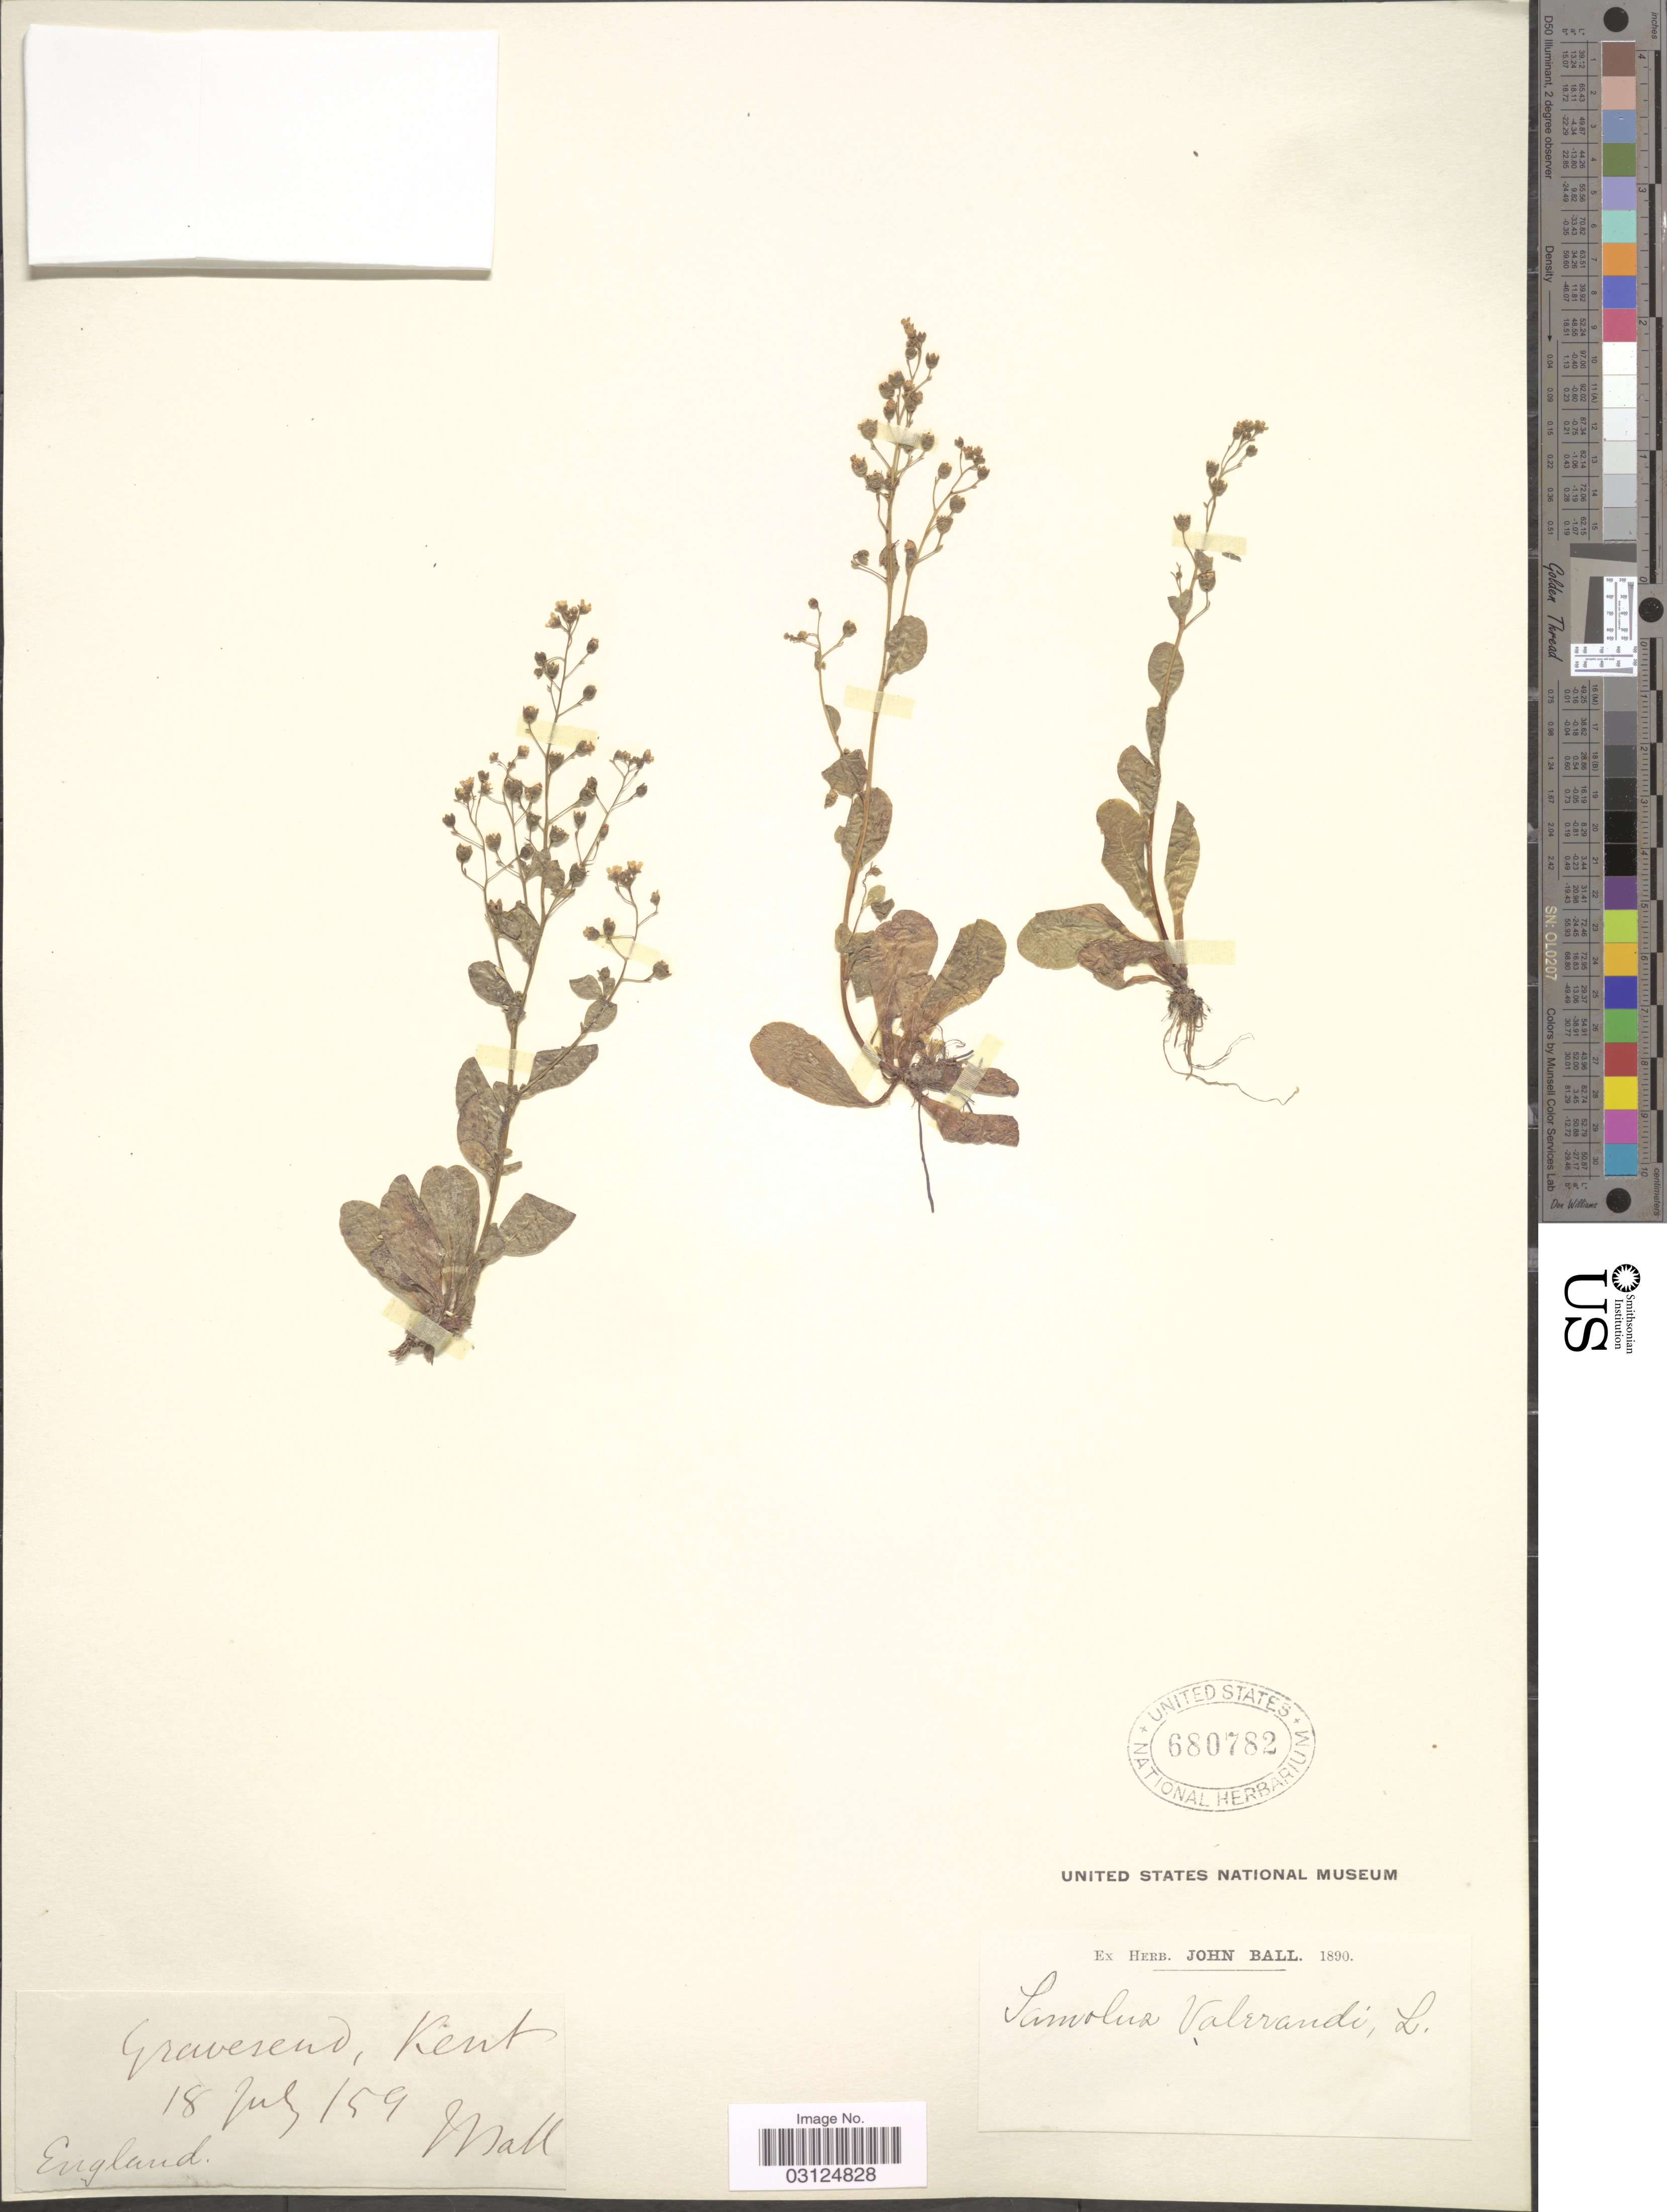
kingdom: Plantae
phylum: Tracheophyta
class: Magnoliopsida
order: Ericales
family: Primulaceae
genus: Samolus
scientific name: Samolus valerandi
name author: L.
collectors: J. Ball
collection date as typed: Transcribed d/m/y: 18/7/59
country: United Kingdom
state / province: England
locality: Gravesend, Kent.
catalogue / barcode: US 680782